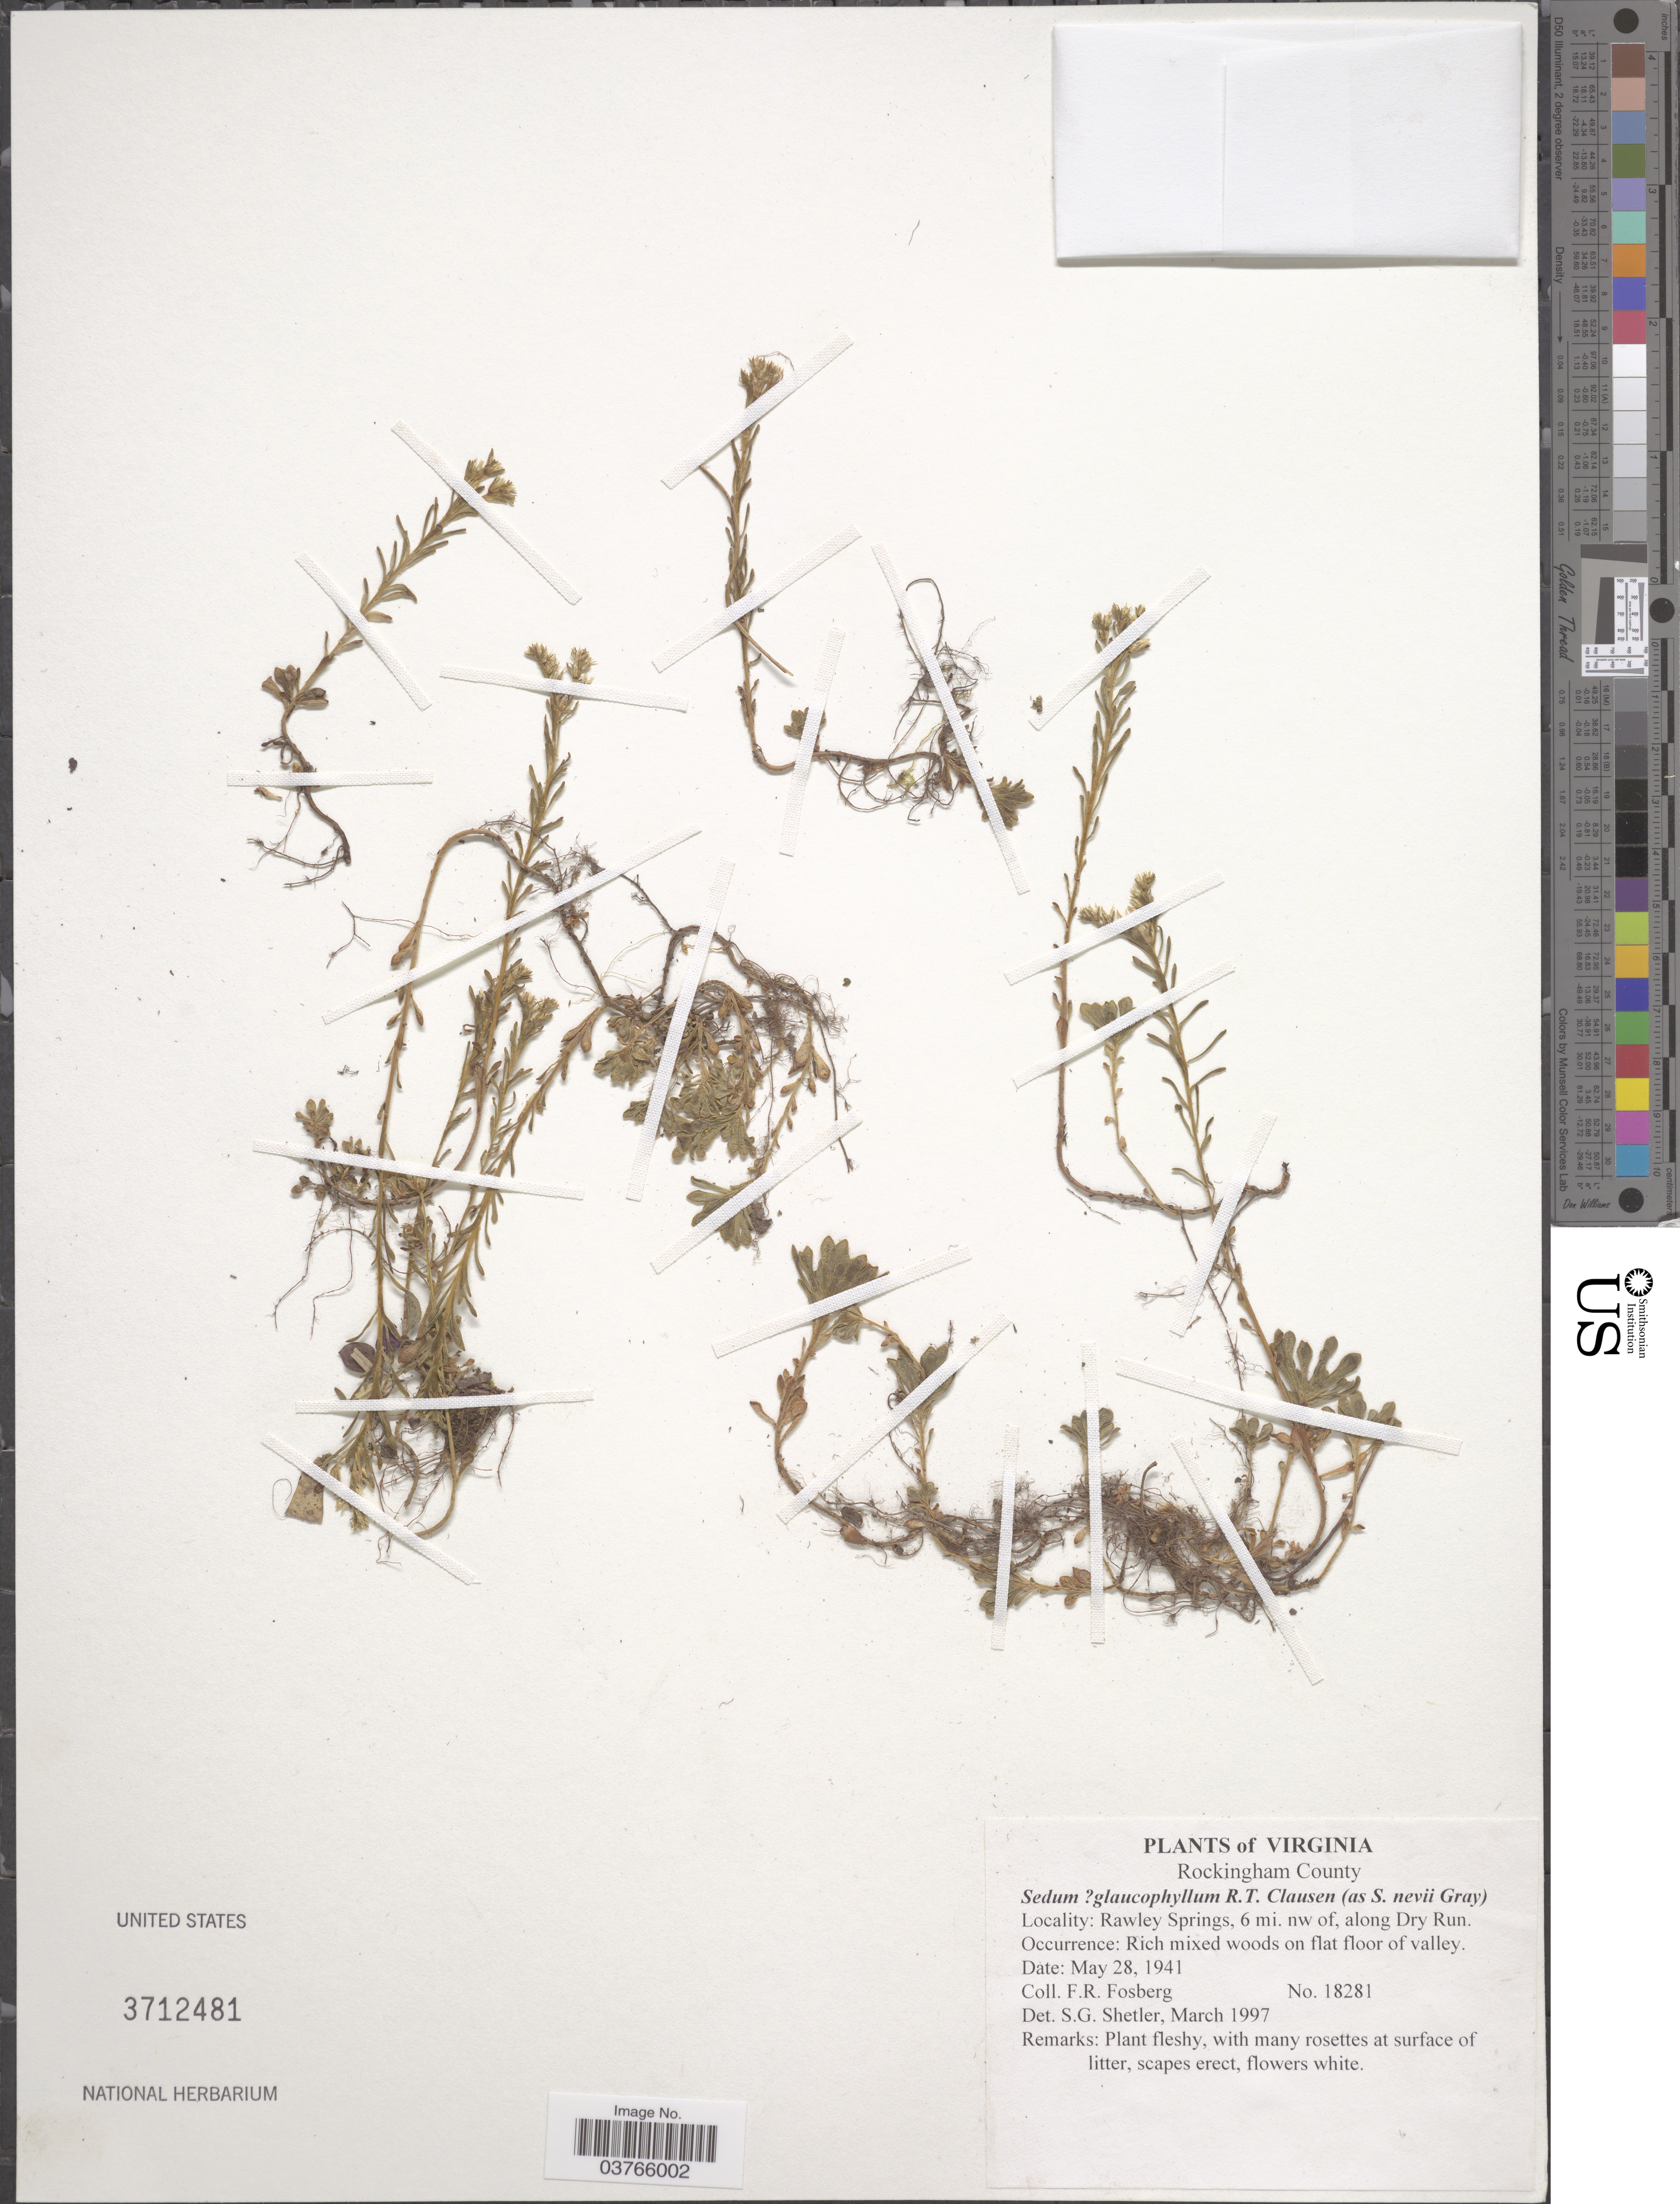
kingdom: Plantae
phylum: Tracheophyta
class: Magnoliopsida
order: Saxifragales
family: Crassulaceae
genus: Sedum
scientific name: Sedum glaucophyllum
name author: R.T. Clausen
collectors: F. R. Fosberg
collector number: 18281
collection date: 1941-05-28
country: United States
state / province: Virginia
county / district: Rockingham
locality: Rawley Springs, 6 mi. nw of, along Dry Run.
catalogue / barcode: US 3712481